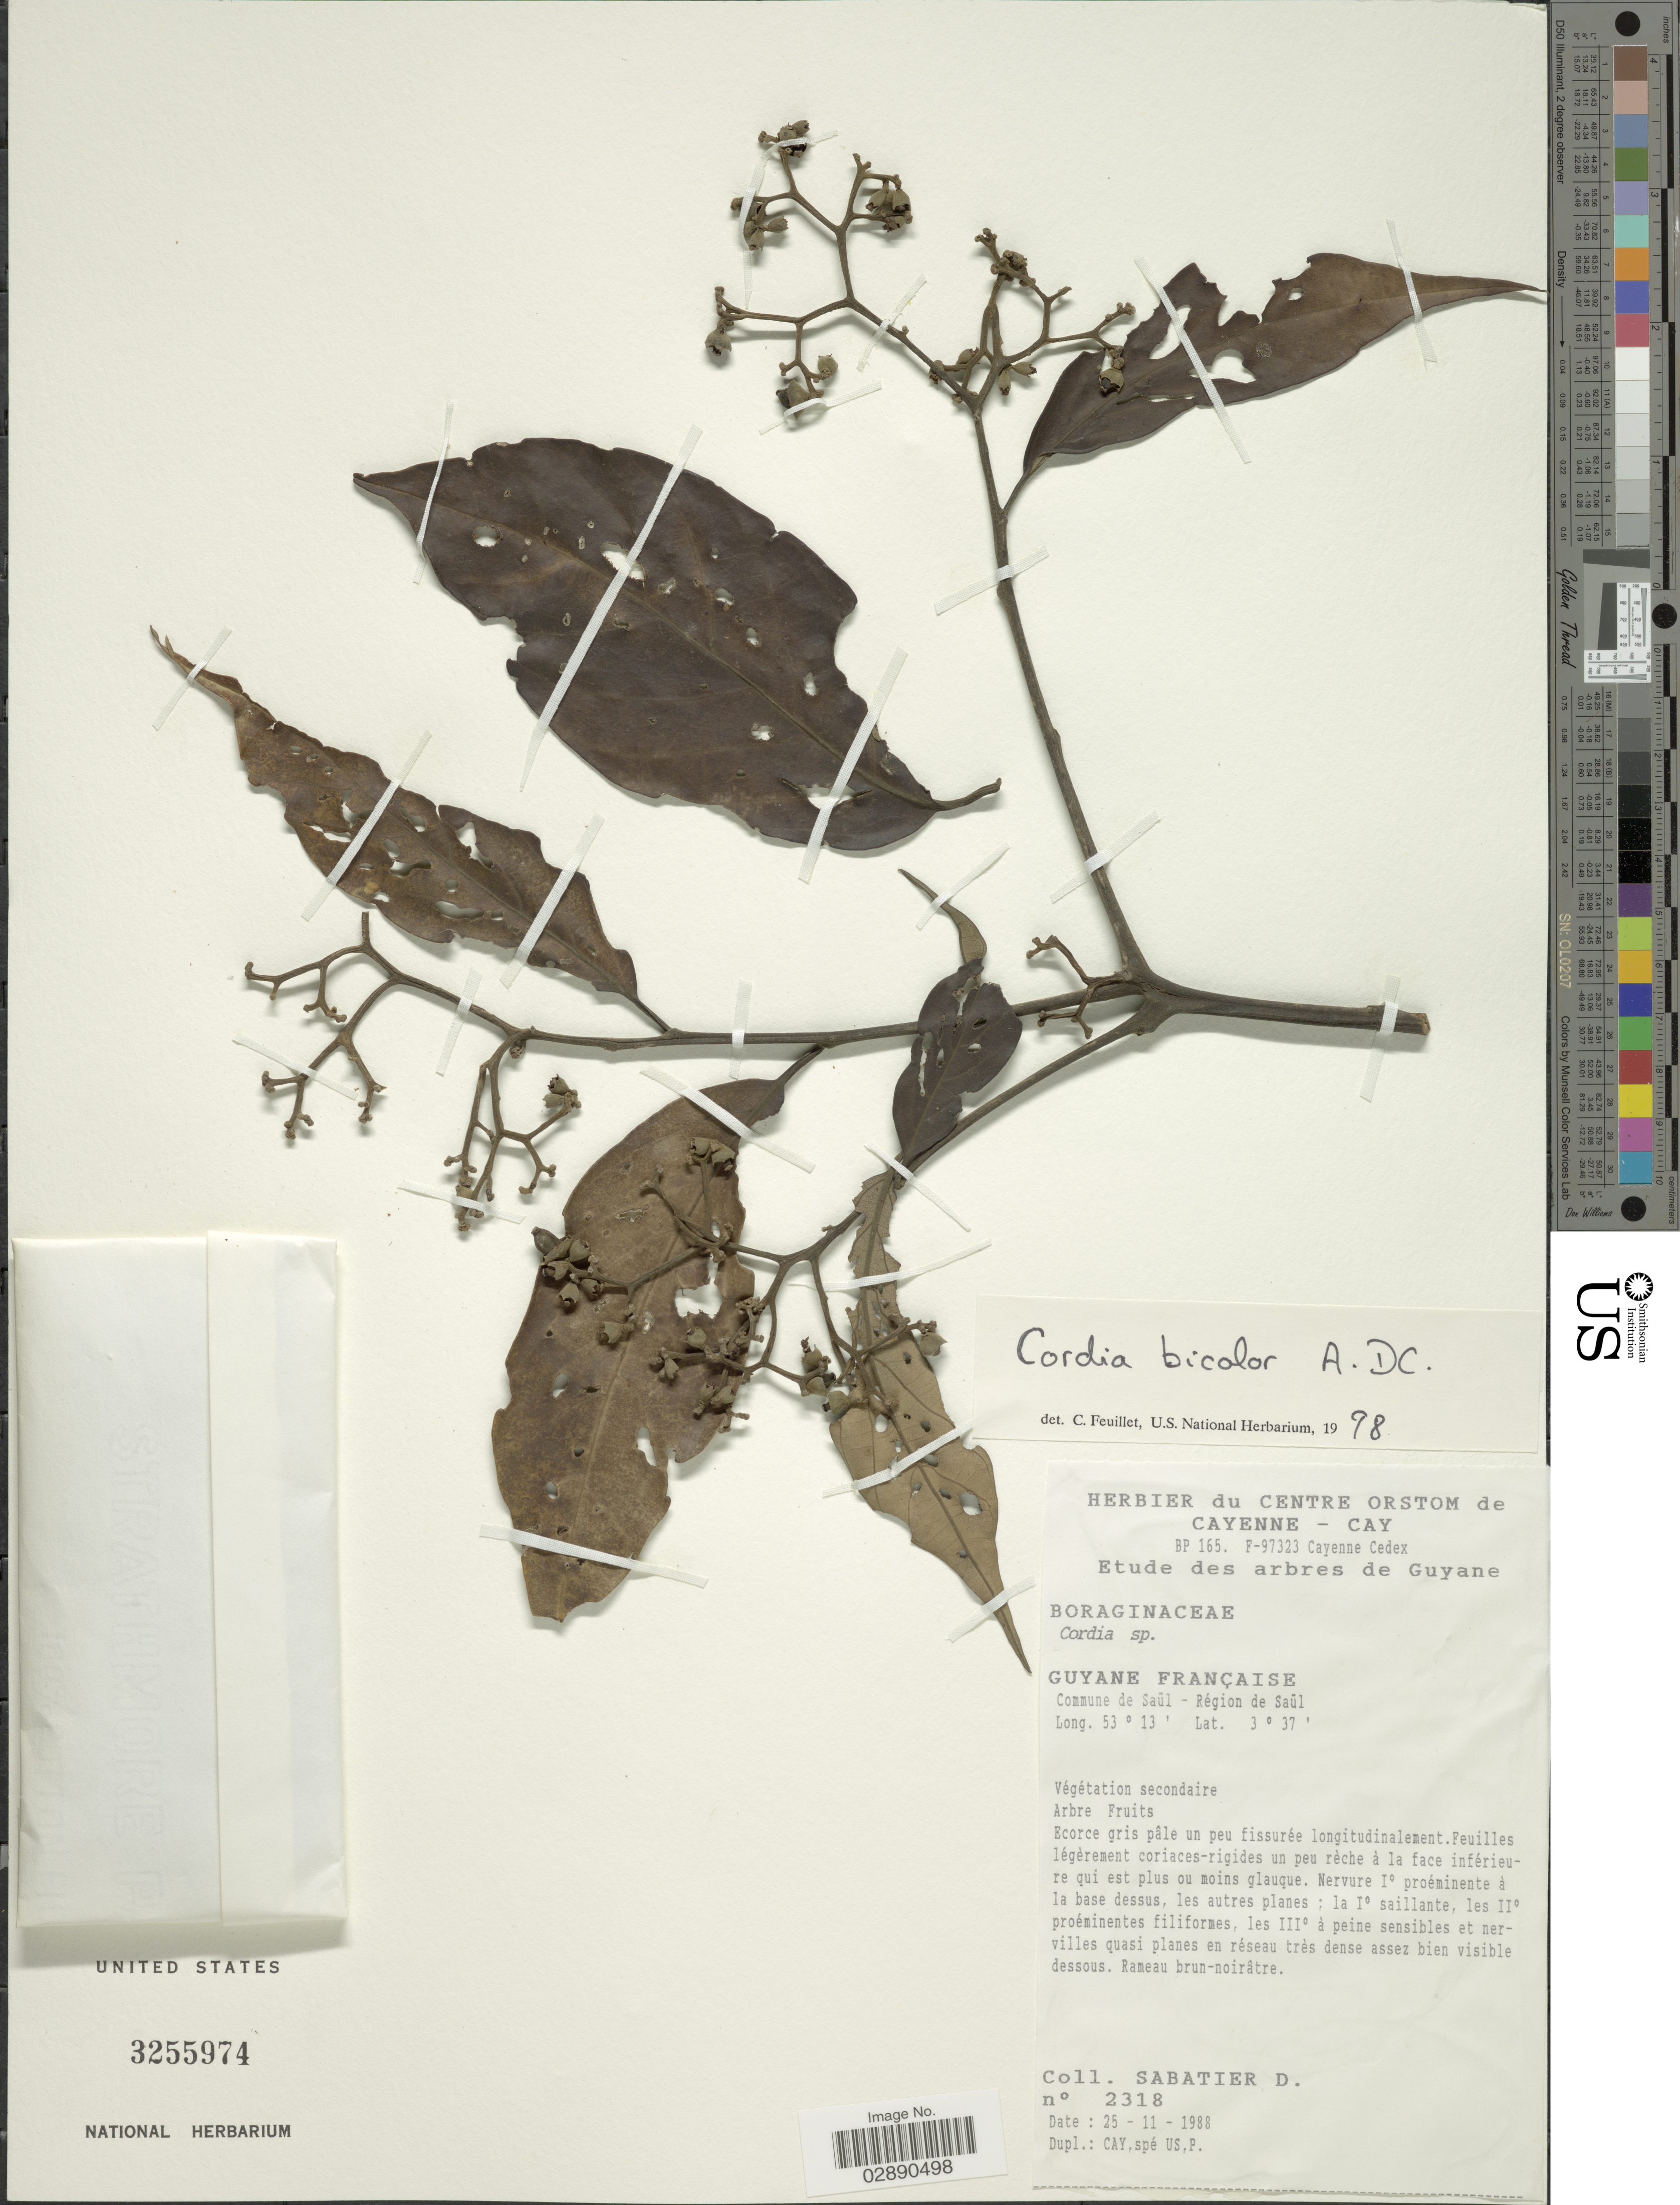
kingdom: Plantae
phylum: Tracheophyta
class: Magnoliopsida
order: Boraginales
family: Cordiaceae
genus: Cordia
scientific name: Cordia bicolor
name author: A. DC.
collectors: D. Sabatier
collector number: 2318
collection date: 1988-11-25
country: French Guiana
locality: Commune de Saül - Région de Saül.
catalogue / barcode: US 3255974